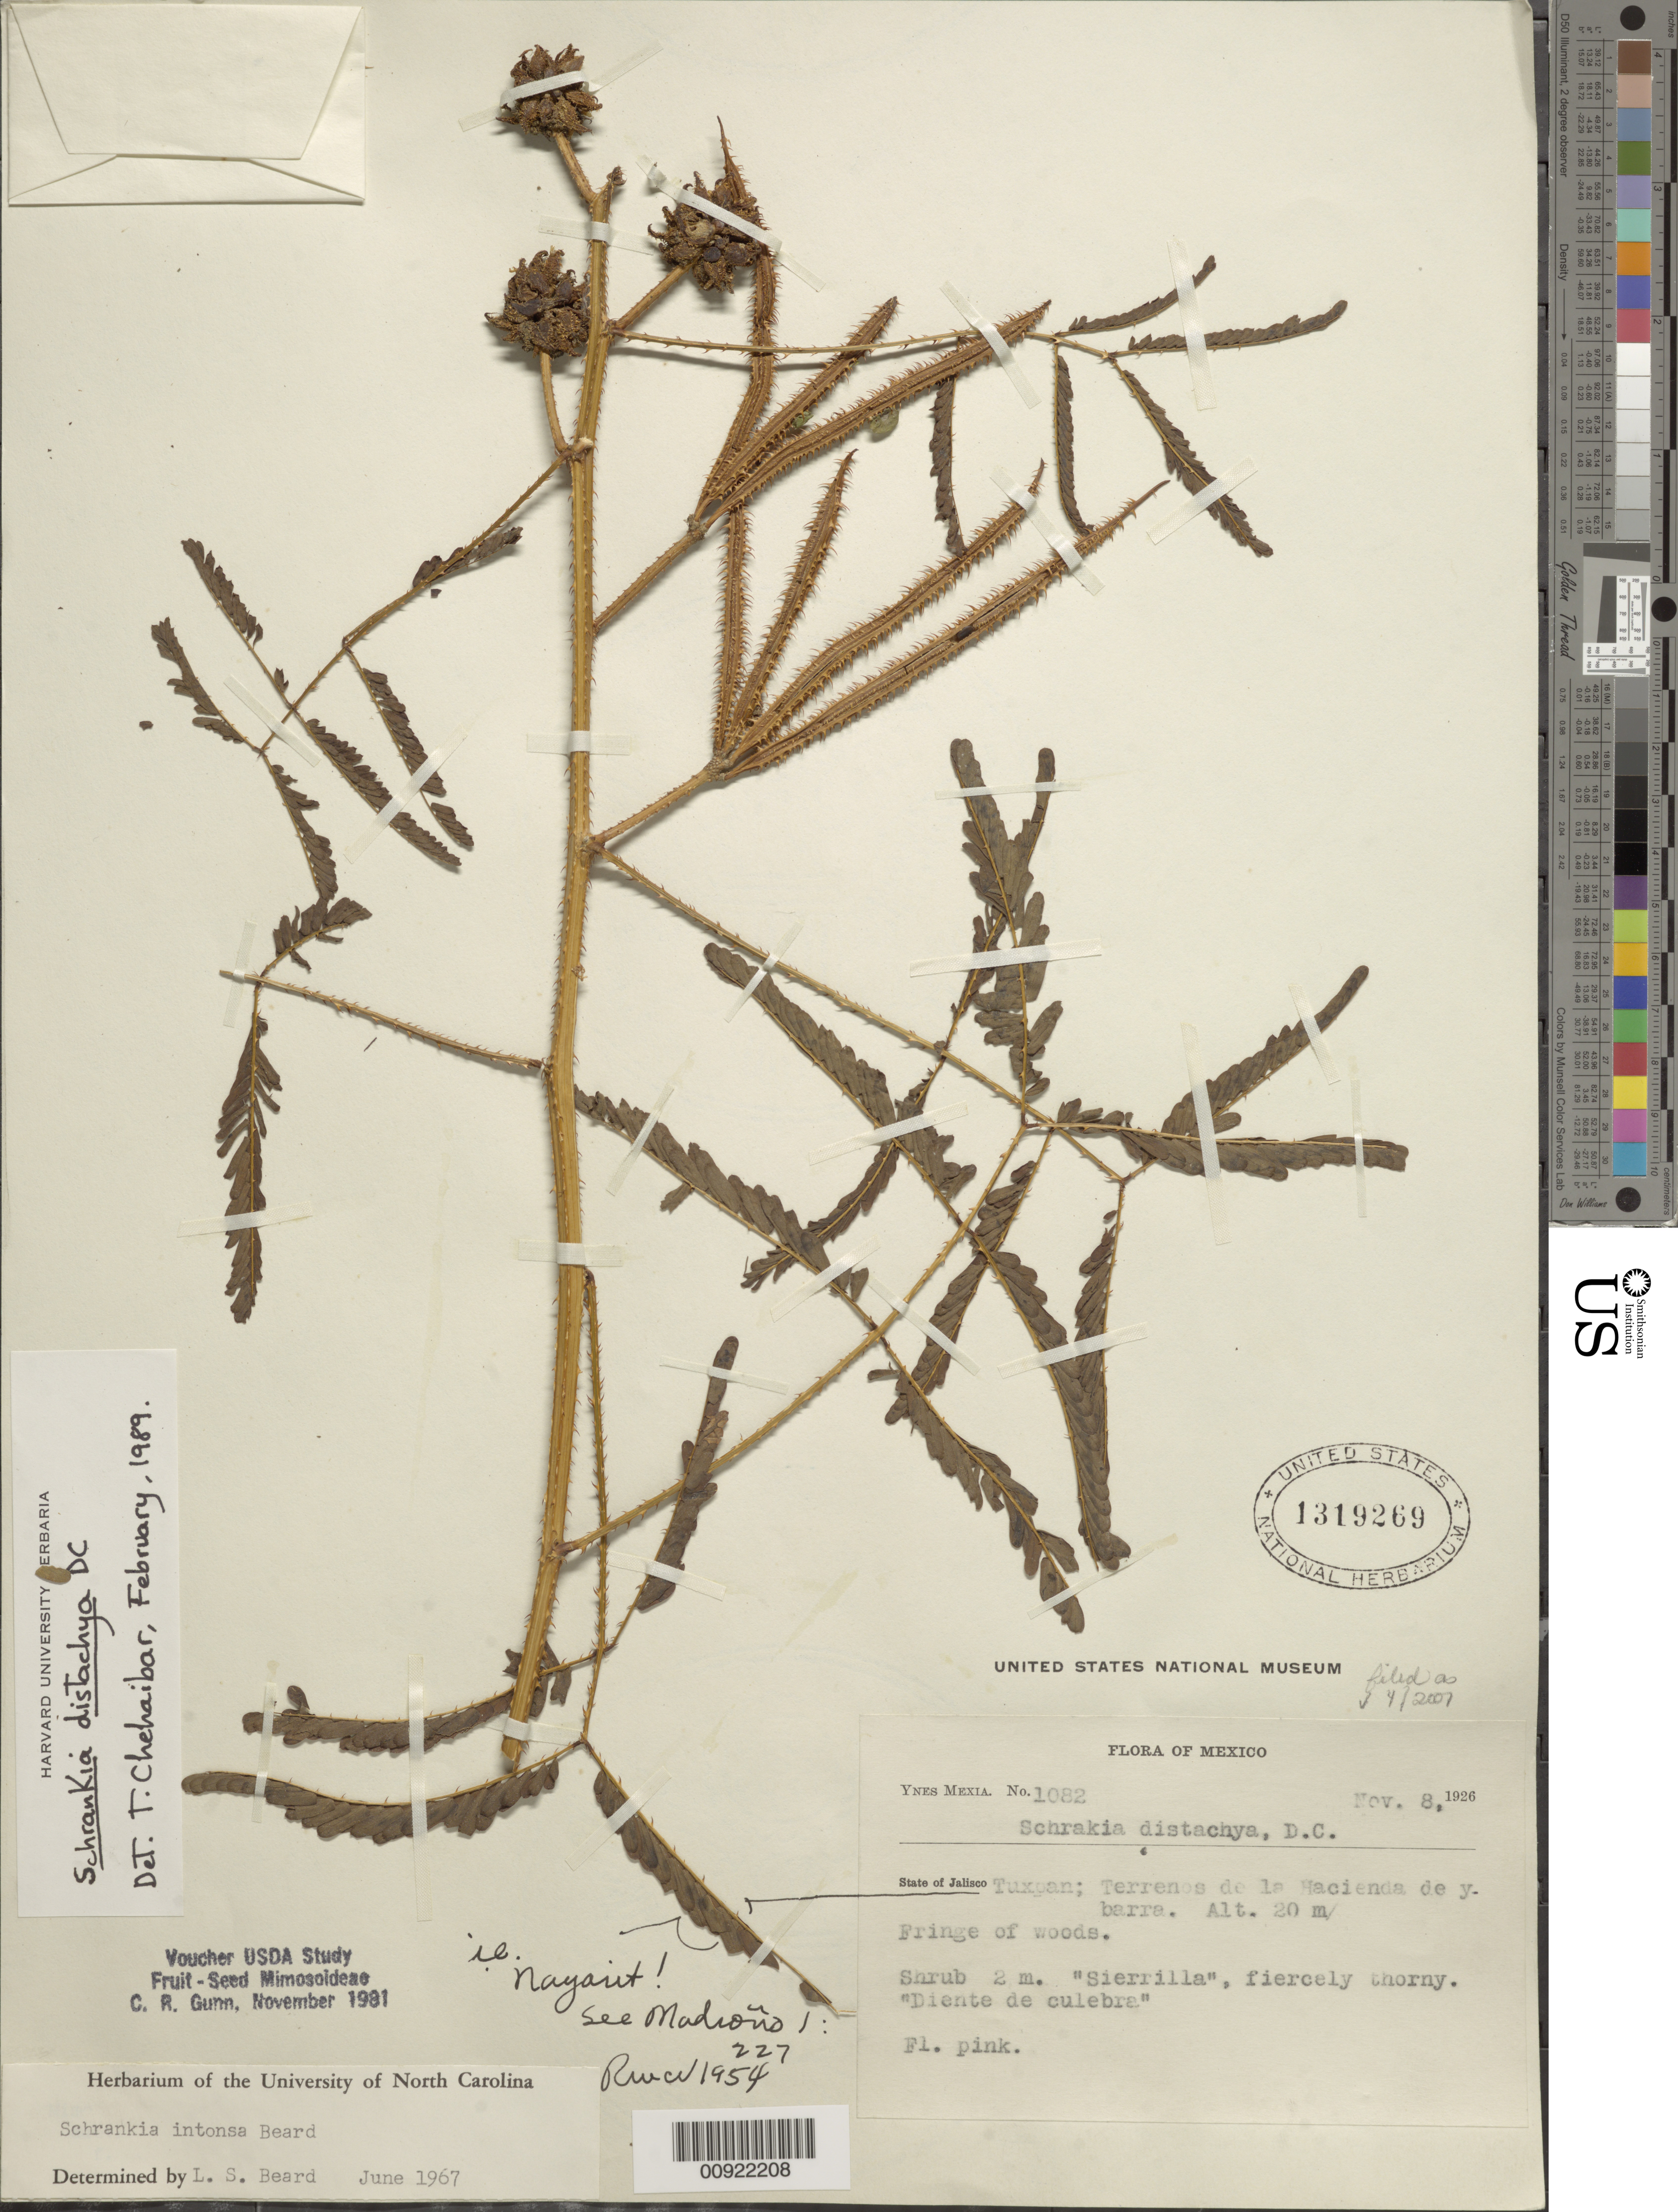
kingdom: Plantae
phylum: Tracheophyta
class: Magnoliopsida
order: Fabales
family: Fabaceae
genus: Mimosa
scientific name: Mimosa robusta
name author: R. Grether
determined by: U.S. National Herbarium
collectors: Y. Mexia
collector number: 1082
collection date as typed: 08 Nov 1926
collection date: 1926-11-08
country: Mexico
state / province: Jalisco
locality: State of Jalisco: Tuxpan; terrenos de la Hacienda de Ybarra.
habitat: Fringe of woods.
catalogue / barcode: US 1319269